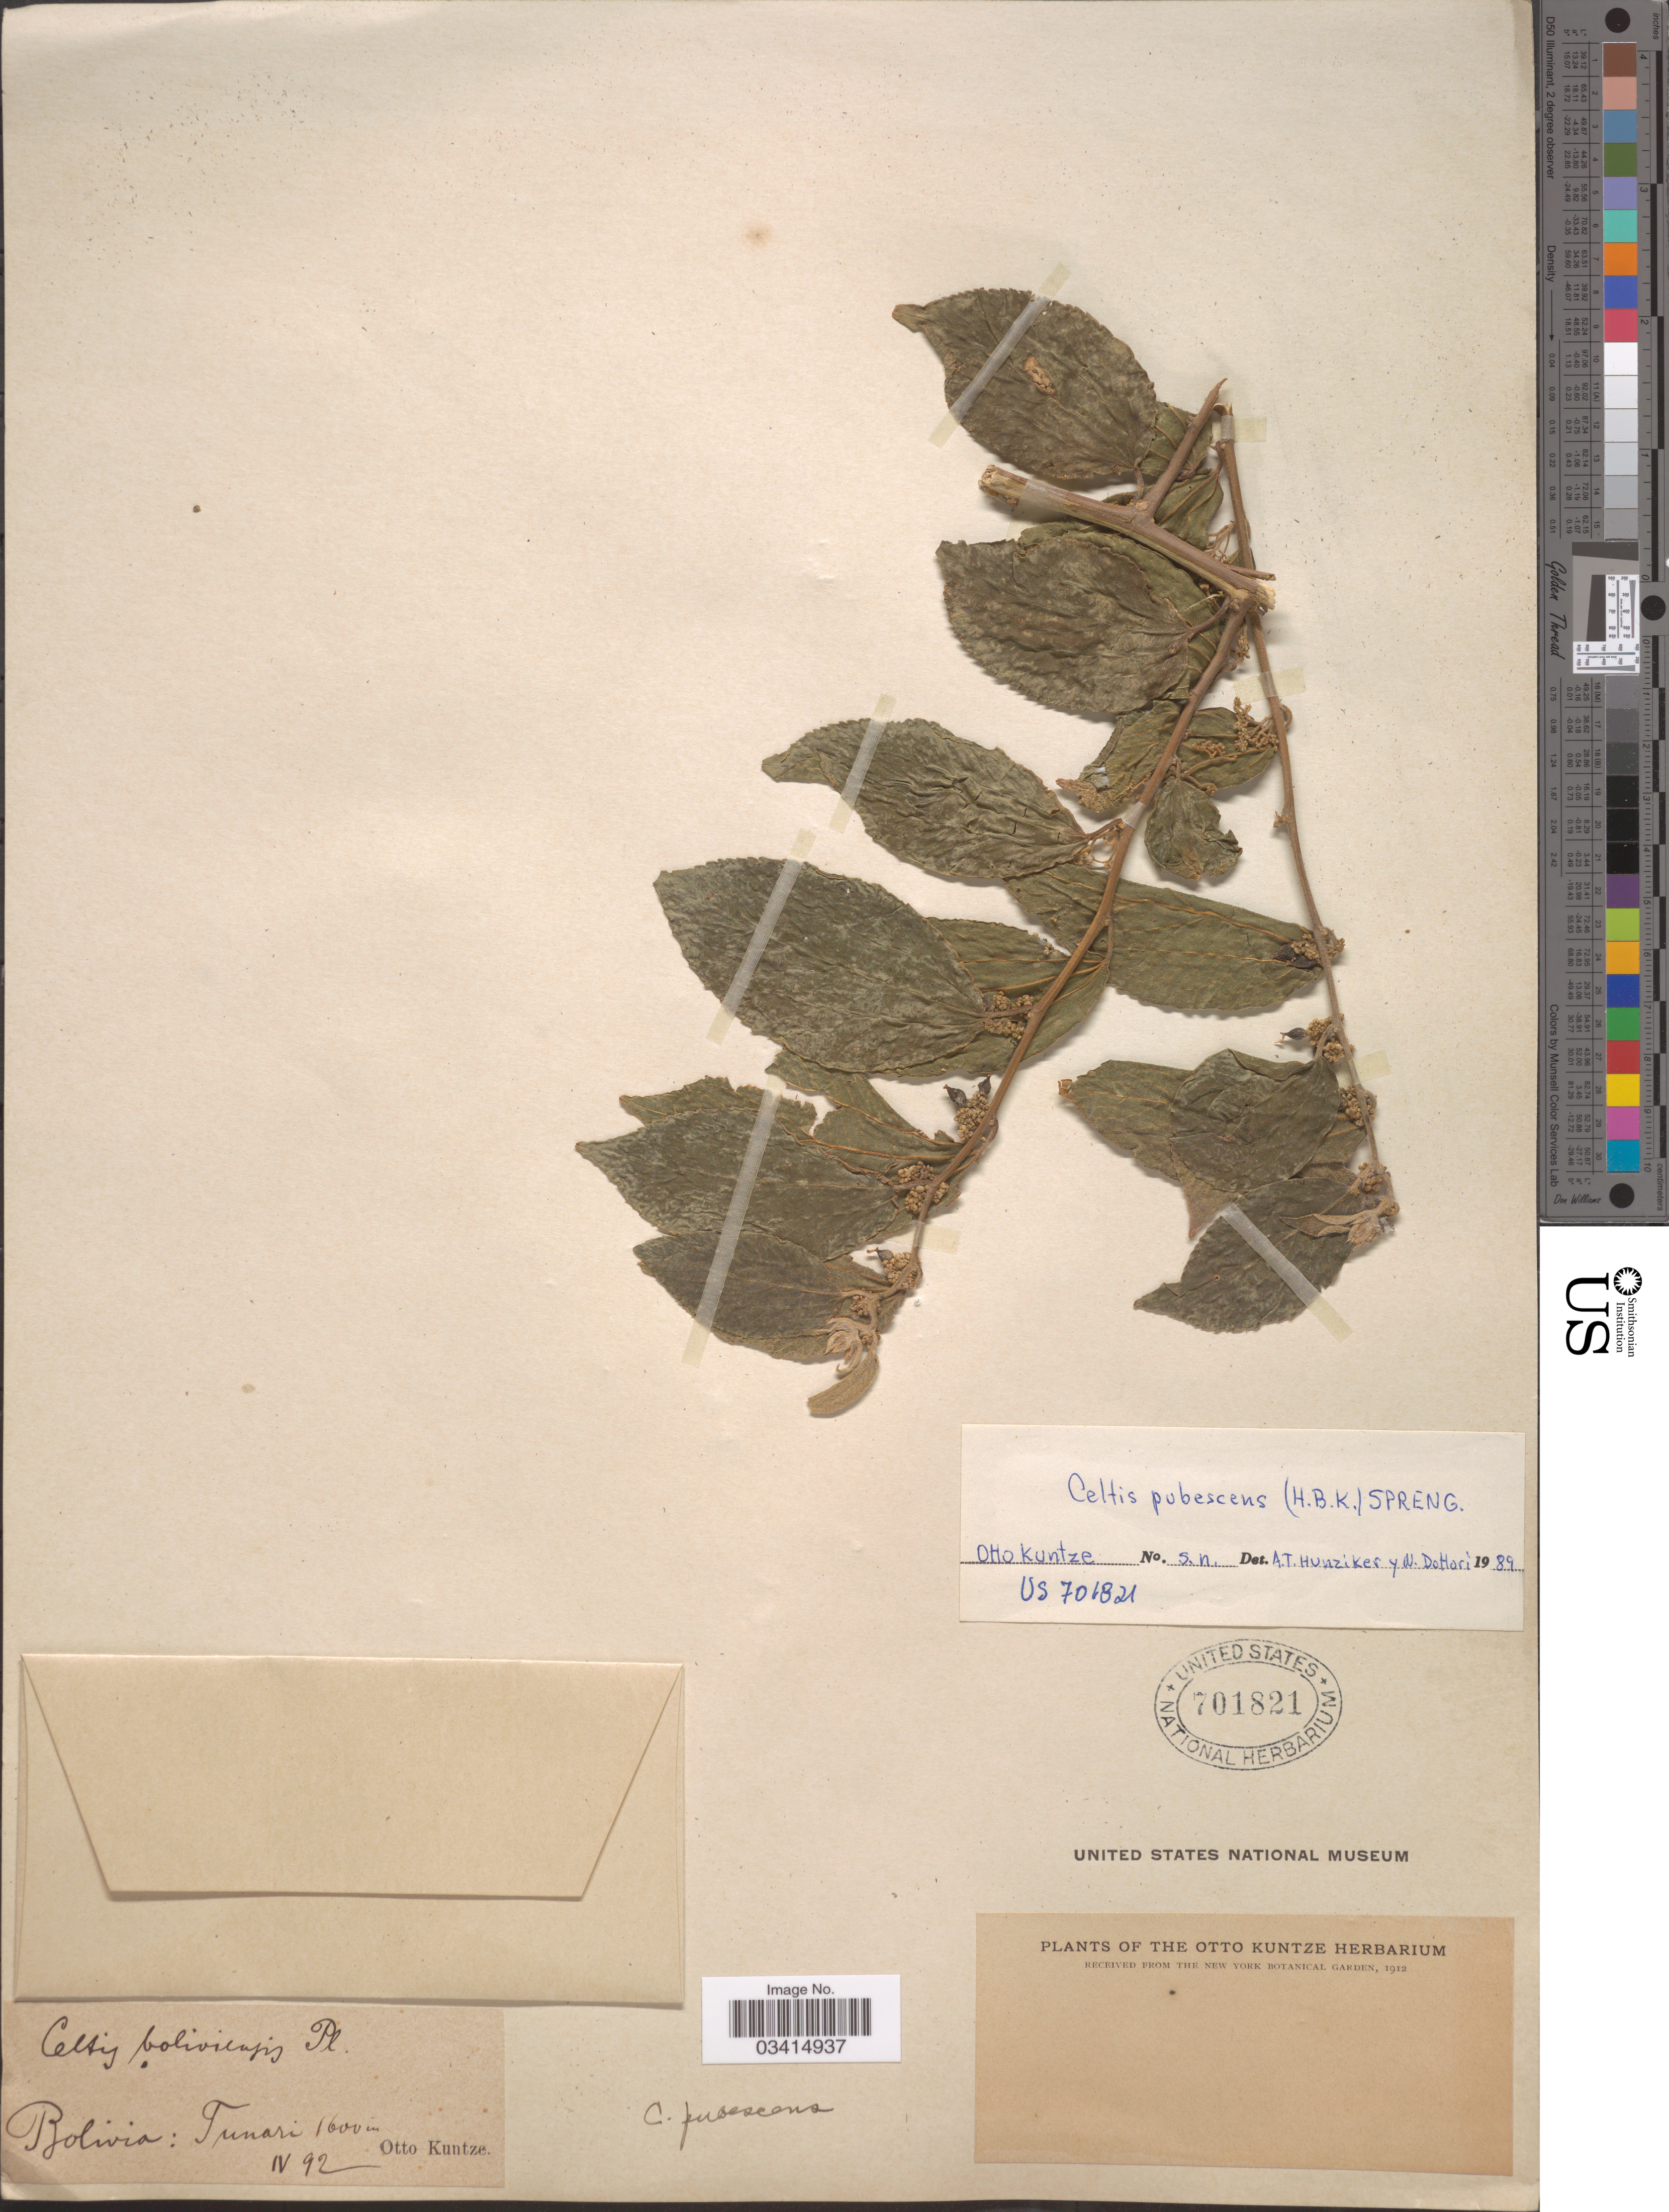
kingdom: Plantae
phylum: Tracheophyta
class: Magnoliopsida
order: Rosales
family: Cannabaceae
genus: Celtis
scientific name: Celtis pubescens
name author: (Kunth) Spreng.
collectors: C.E.O. Kuntze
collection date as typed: Transcribed d/m/y: /4/92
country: Bolivia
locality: Tunari.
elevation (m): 1600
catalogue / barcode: US 701821